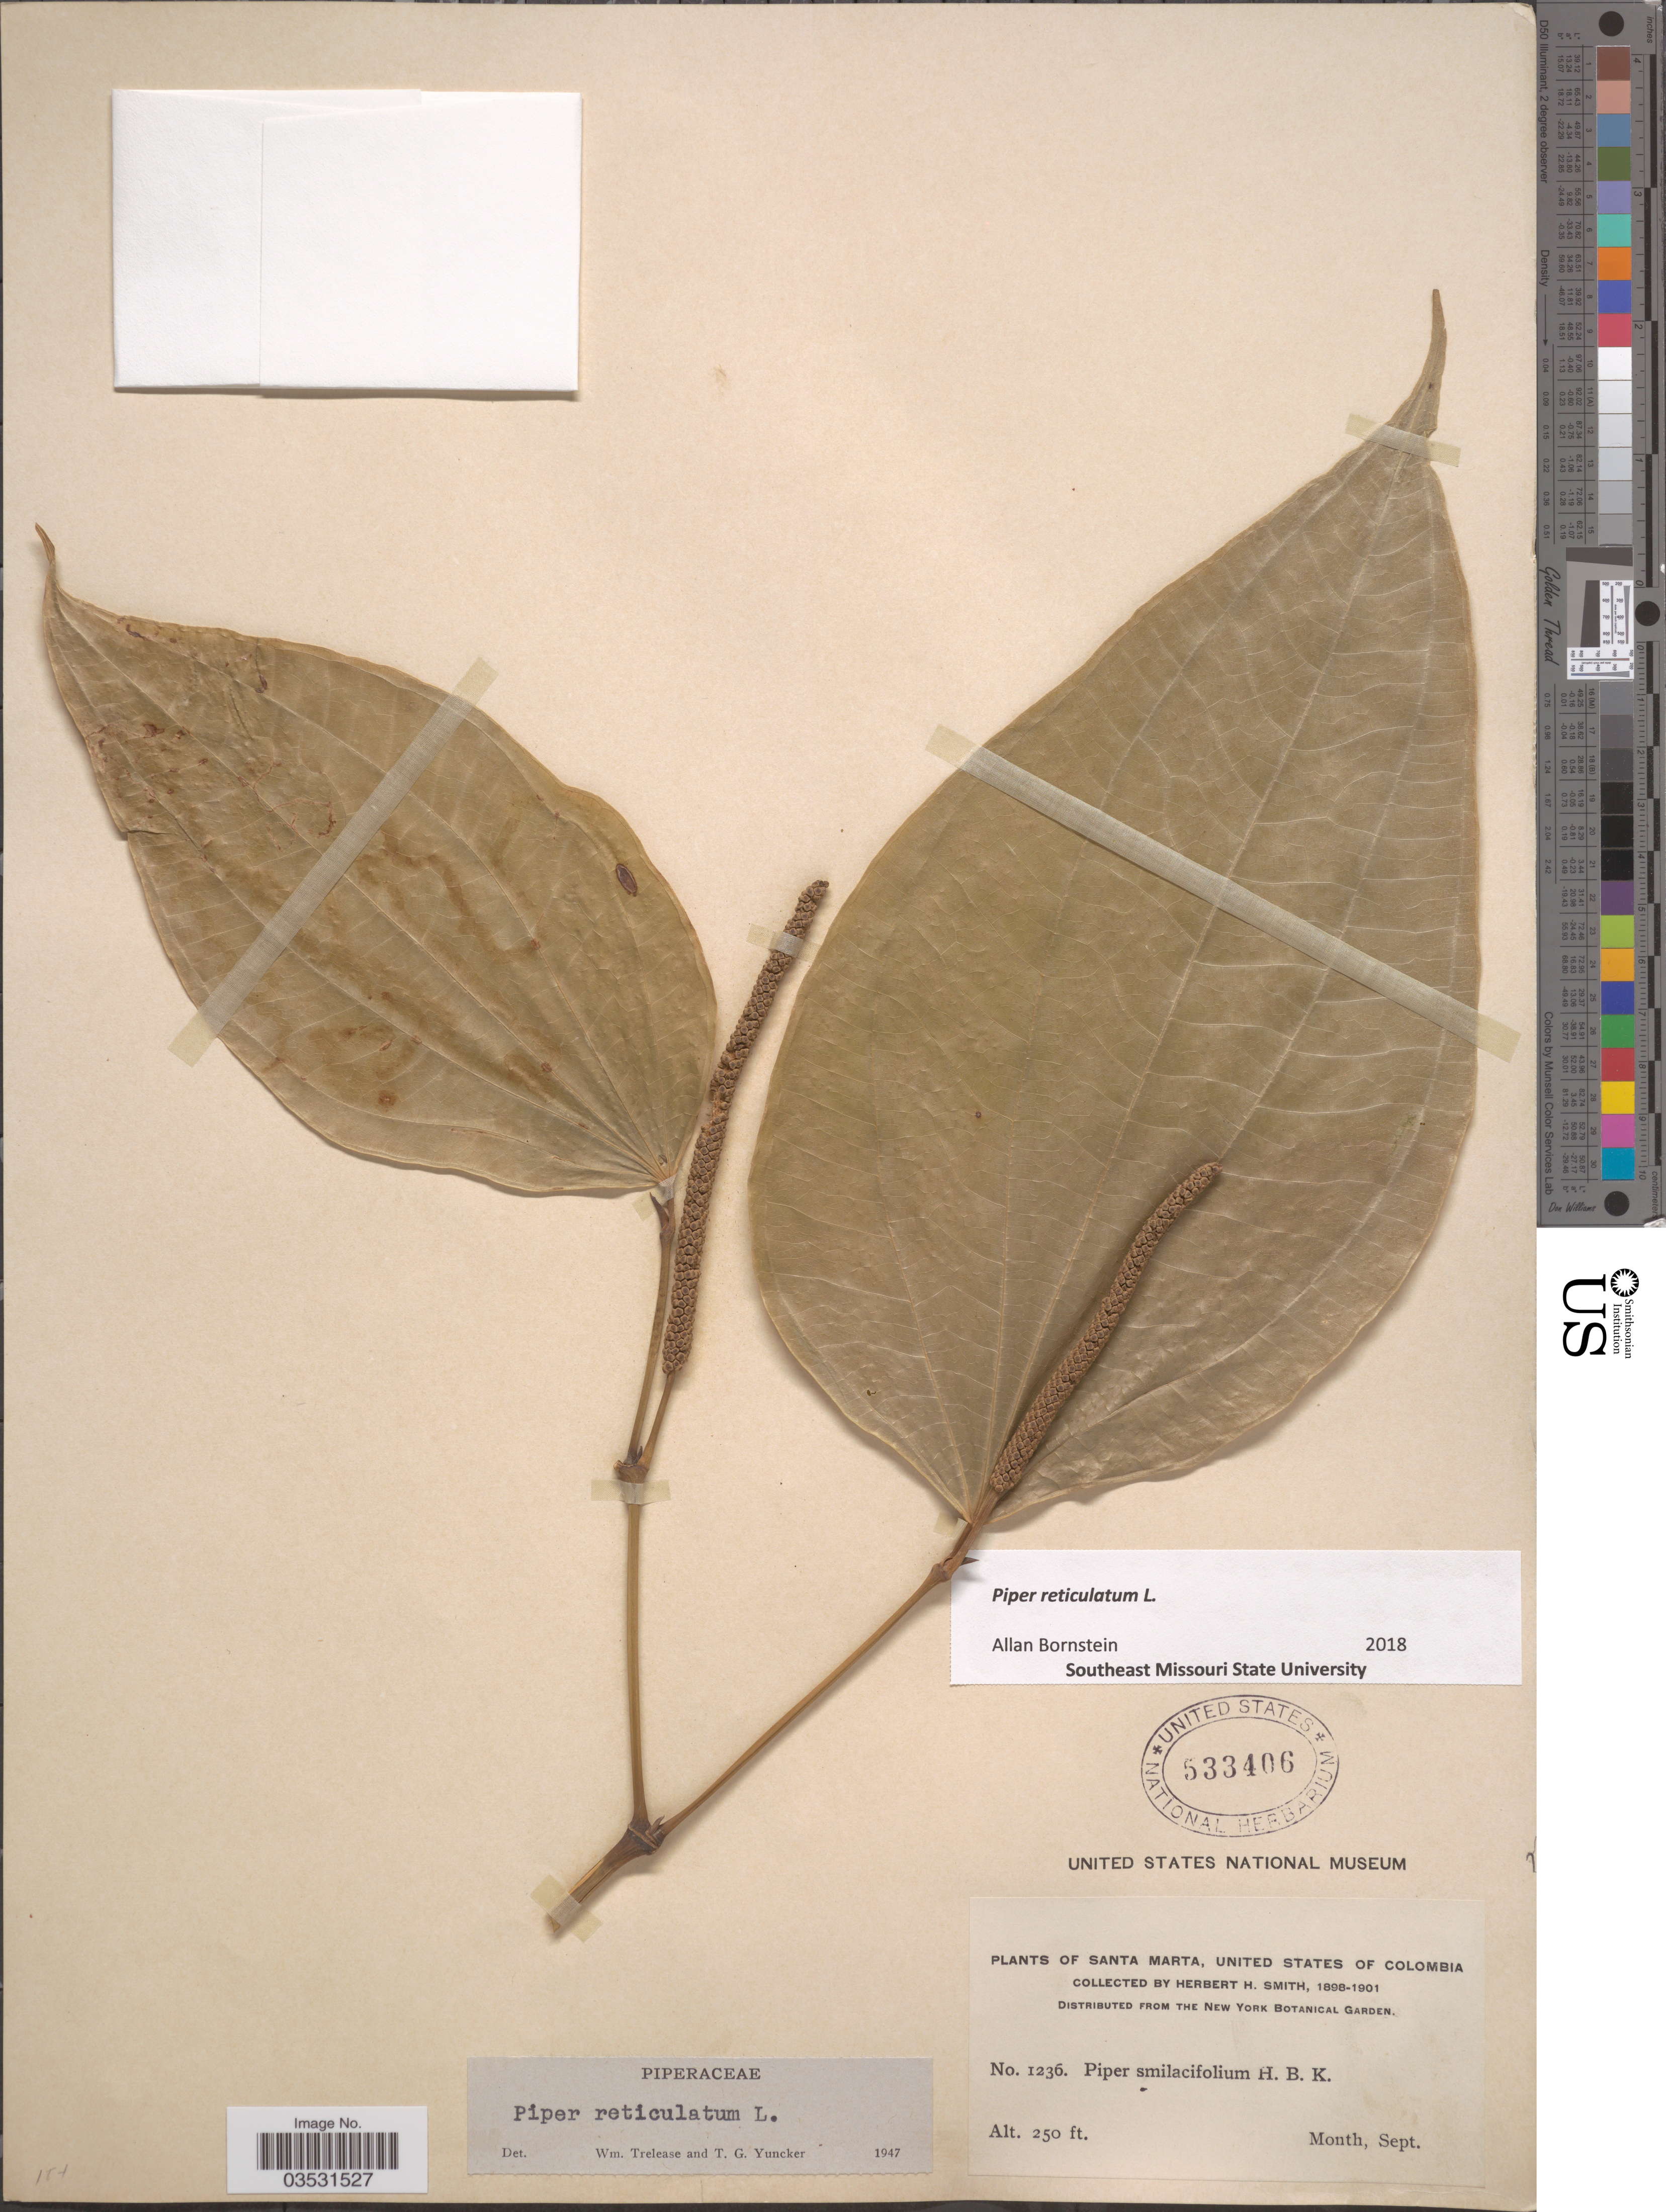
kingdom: Plantae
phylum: Tracheophyta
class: Magnoliopsida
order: Piperales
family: Piperaceae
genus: Piper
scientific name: Piper reticulatum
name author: L.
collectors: Herbert H. Smith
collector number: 1236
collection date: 1898-09/1901-09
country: Colombia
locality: Santa Marta, United States of Colombia.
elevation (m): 76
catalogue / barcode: US 533406